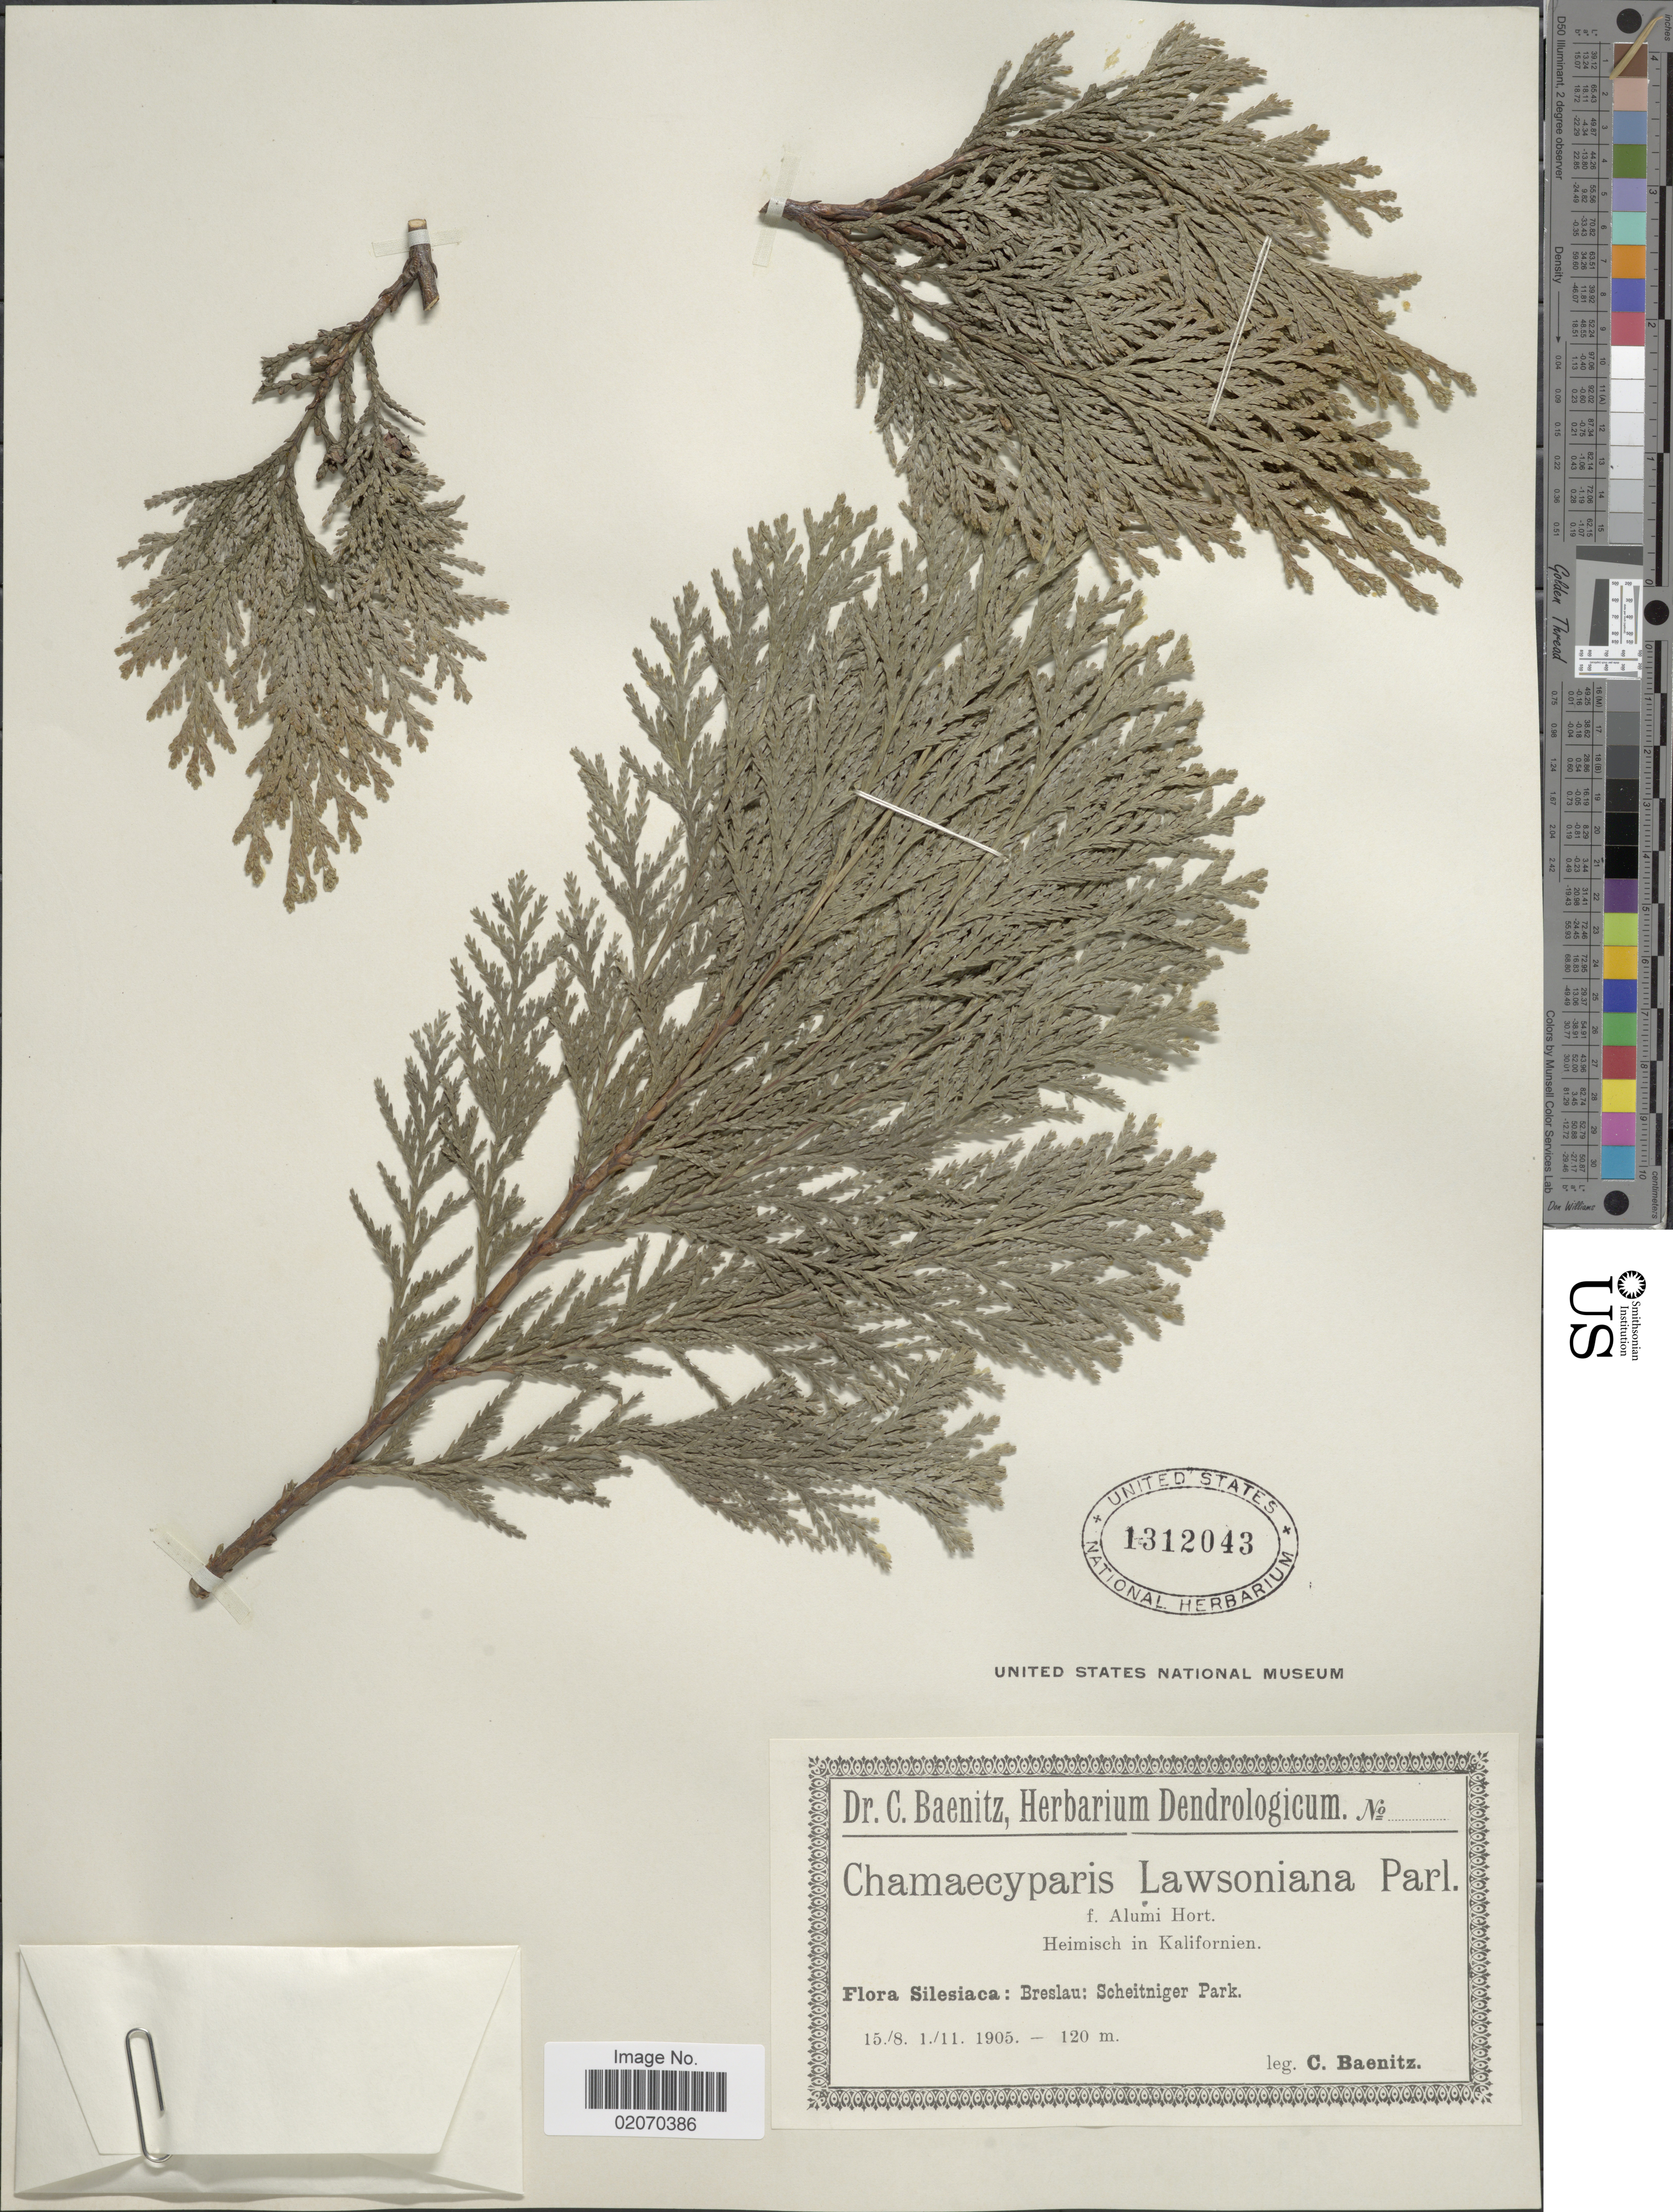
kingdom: Plantae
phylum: Tracheophyta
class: Pinopsida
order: Pinales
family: Cupressaceae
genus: Chamaecyparis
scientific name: Chamaecyparis lawsoniana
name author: (A. Murray bis) Parl.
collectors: C. G. Baenitz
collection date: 1905-08-15/1905-11-01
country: Poland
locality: Silesiaca: Breslau: Scheitniger Park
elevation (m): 120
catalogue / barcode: US 1312043